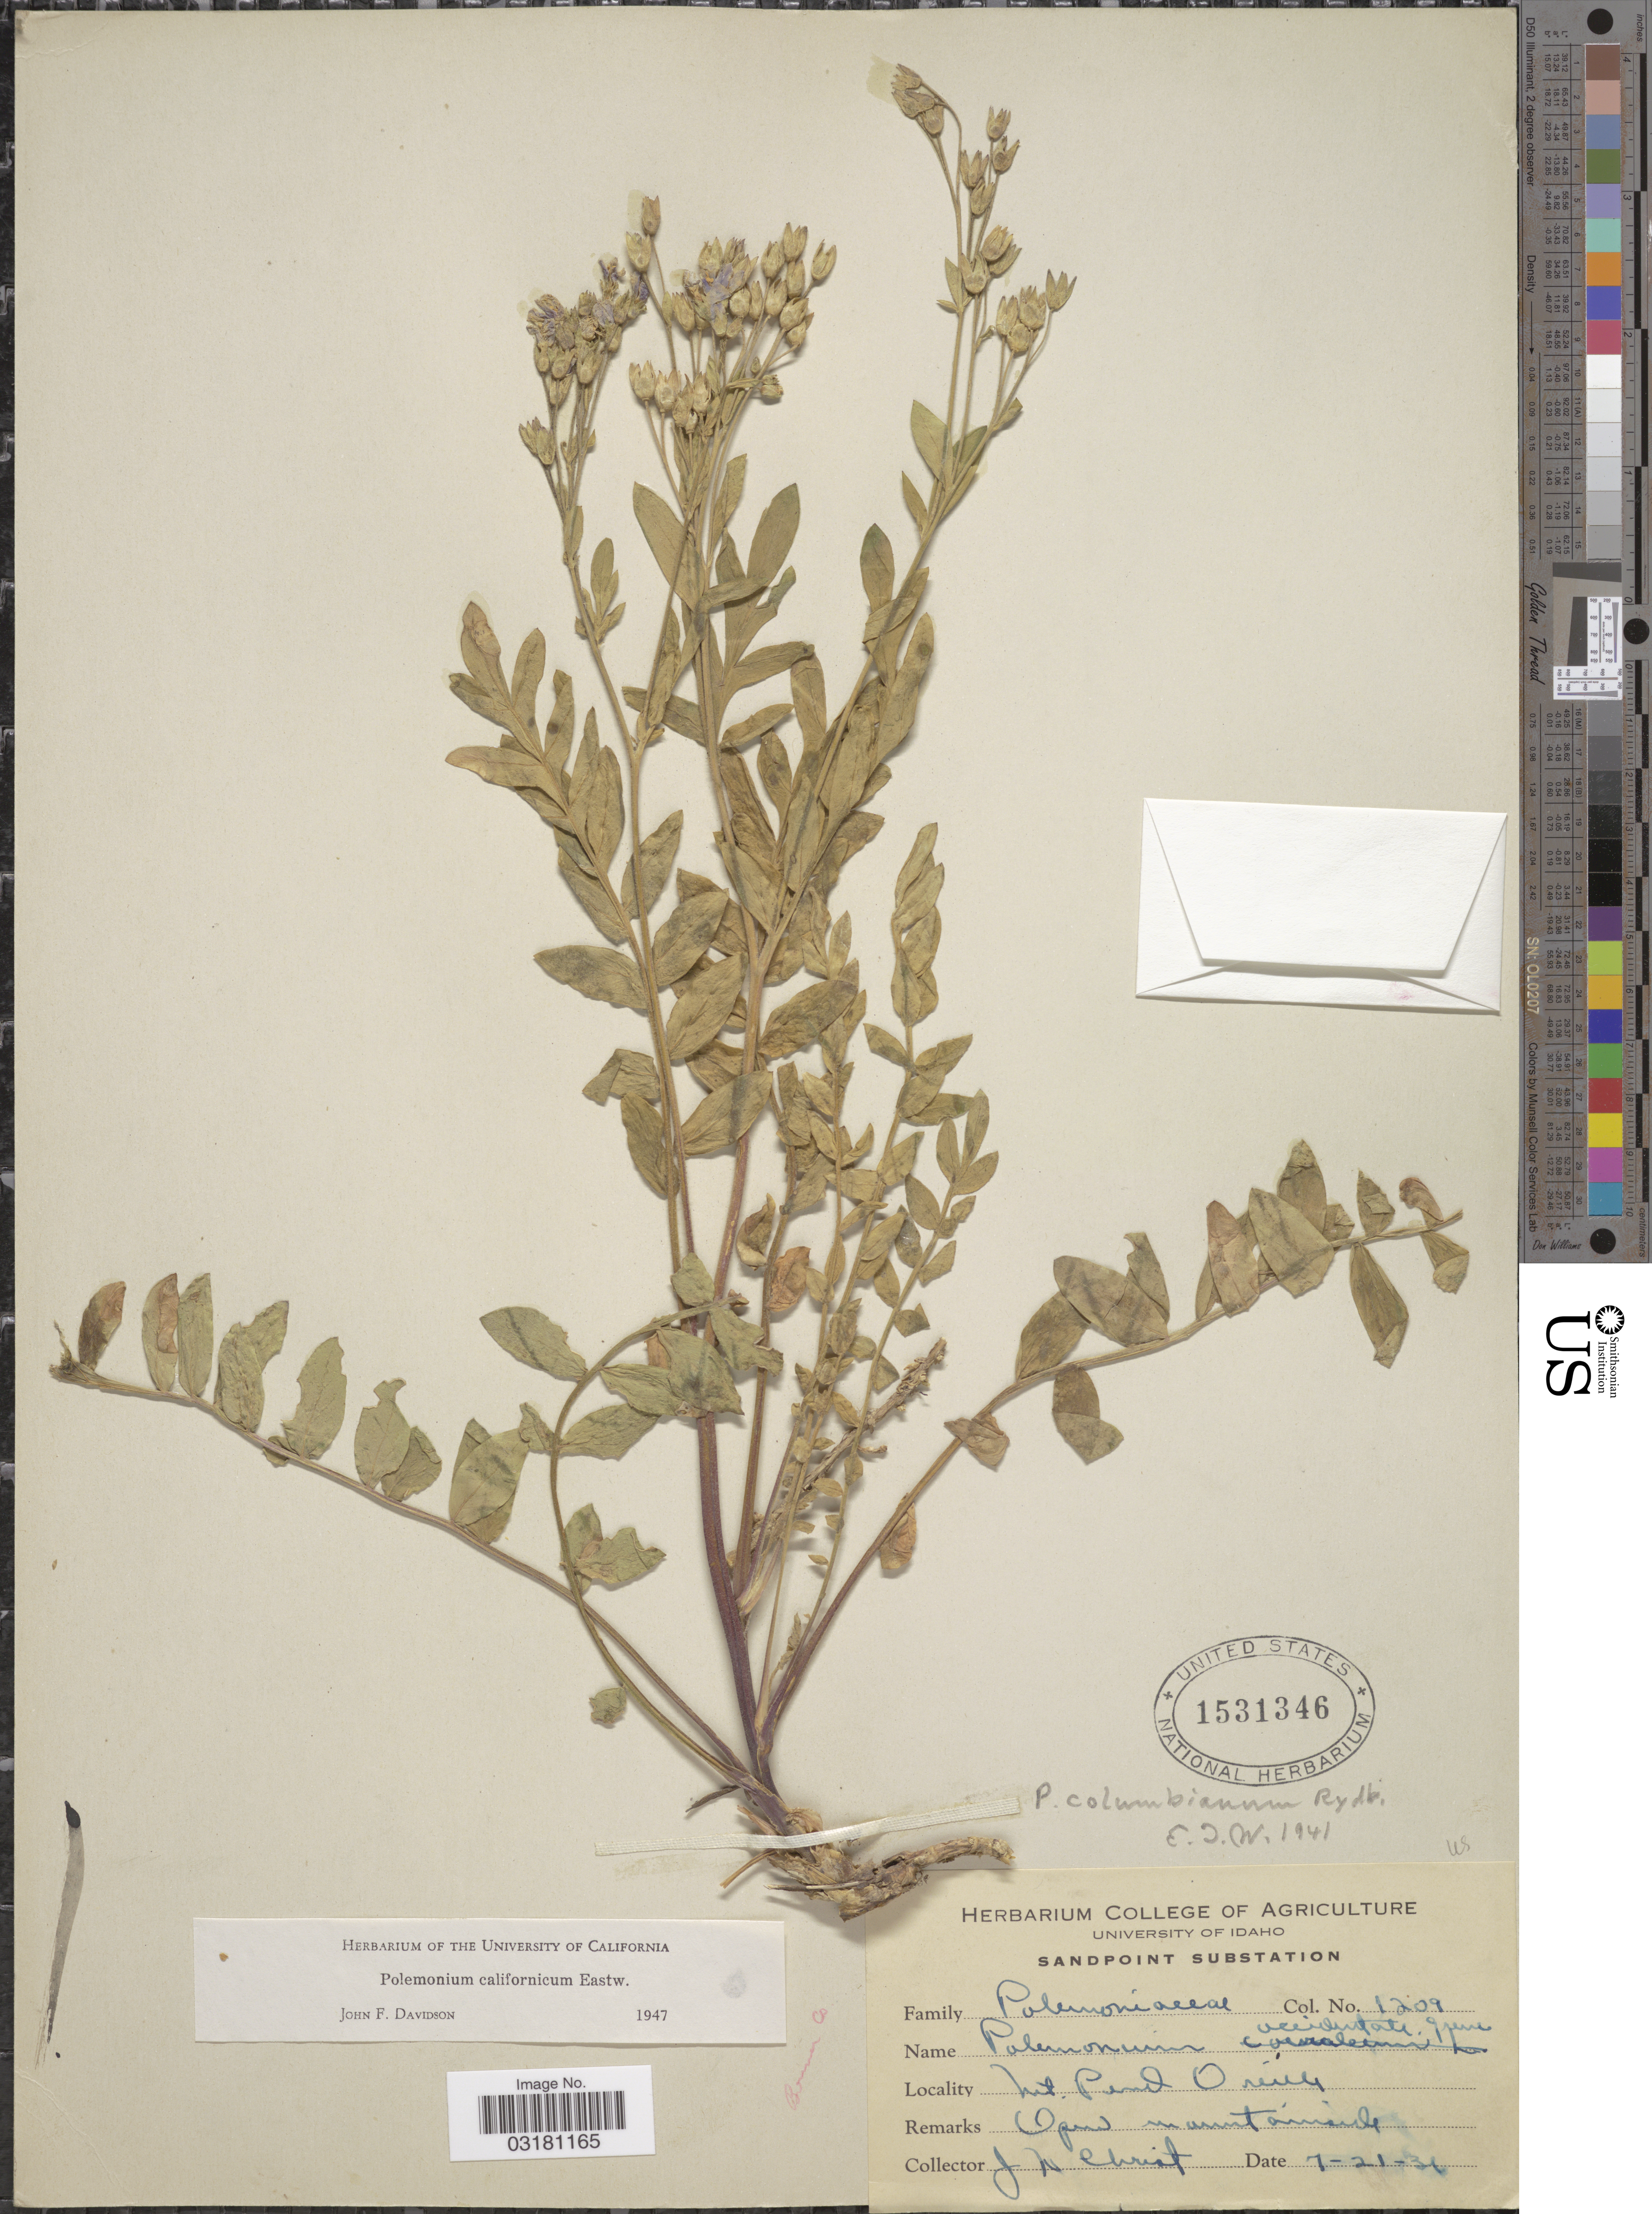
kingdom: Plantae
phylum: Tracheophyta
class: Magnoliopsida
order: Ericales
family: Polemoniaceae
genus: Polemonium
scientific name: Polemonium californicum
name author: Eastw.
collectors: J. H. Christ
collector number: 1209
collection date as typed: Transcribed d/m/y: 21/7/31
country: United States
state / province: Idaho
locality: Mt. Pond Oreilly. Bonner Co.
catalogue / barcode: US 1531346